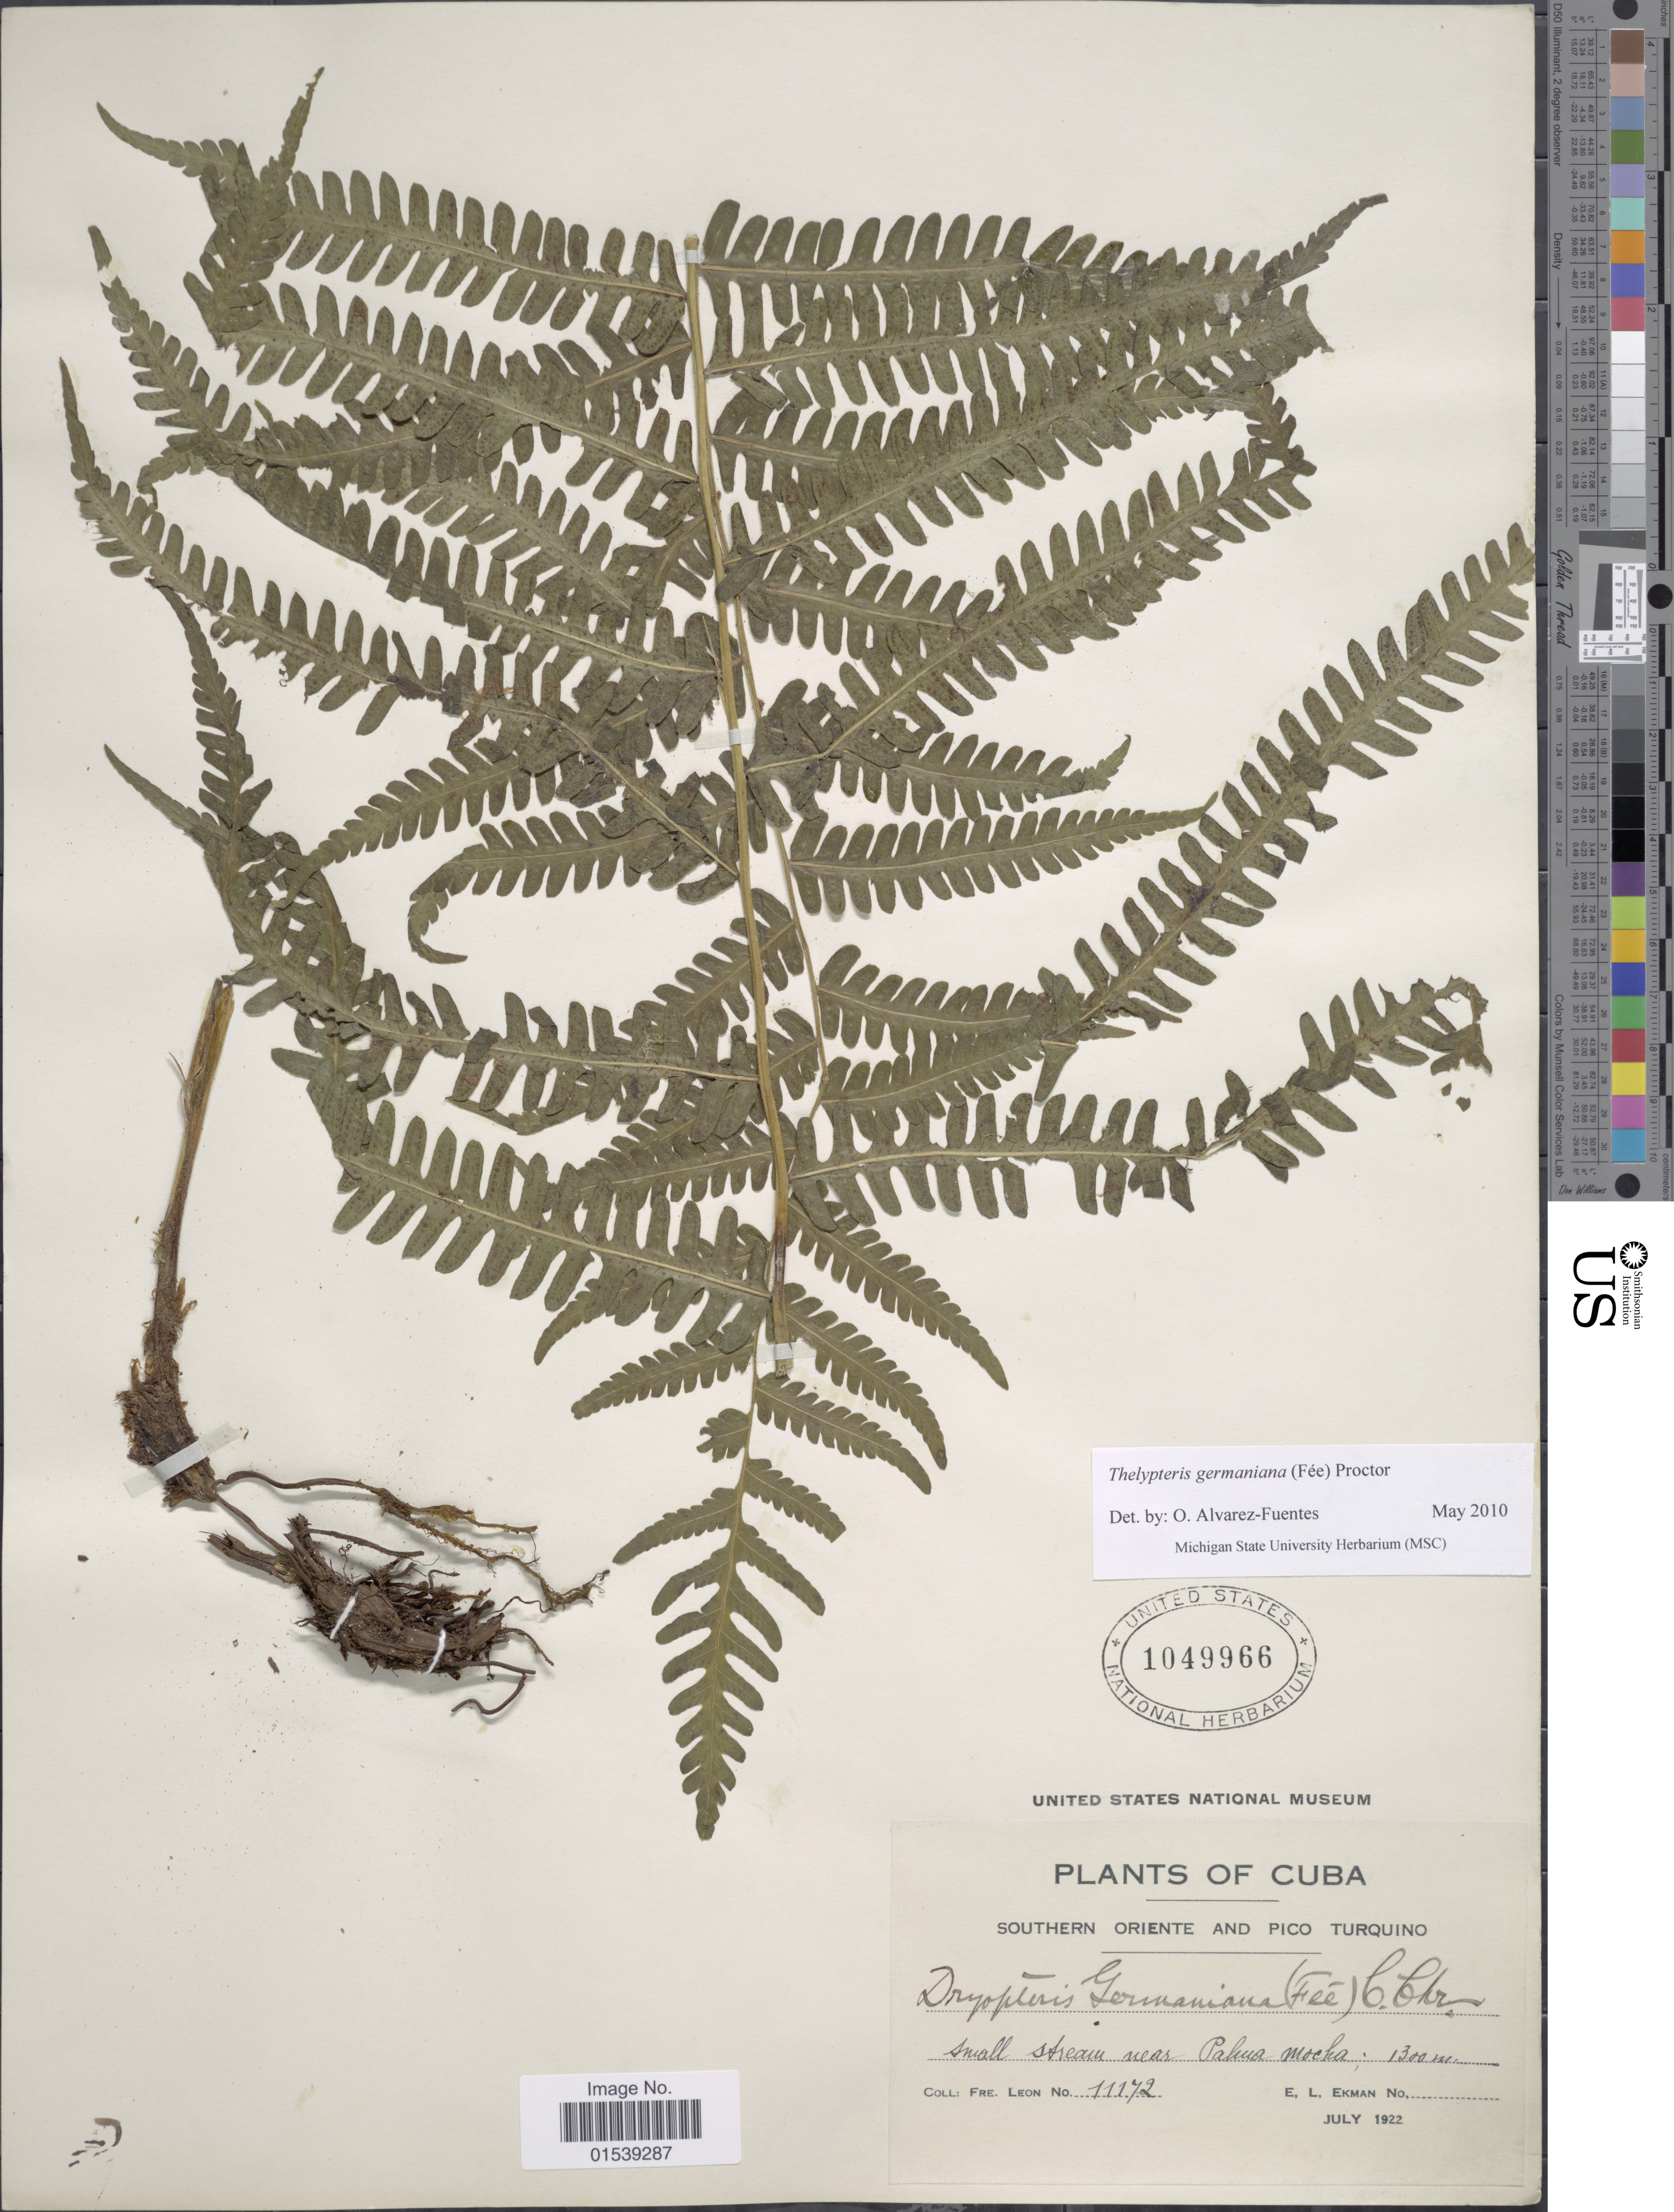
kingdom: Plantae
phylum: Tracheophyta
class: Polypodiopsida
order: Polypodiales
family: Thelypteridaceae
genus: Amauropelta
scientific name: Amauropelta germaniana (Fée) comb. nov., ined. 2015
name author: (Fée)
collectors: Bro. León & E. L. Ekman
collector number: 11172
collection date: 1922-07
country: Cuba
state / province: Oriente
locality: Southern Oriente and Pico Turquino, small stream near Palma Mocha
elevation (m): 1300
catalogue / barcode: US 1049966